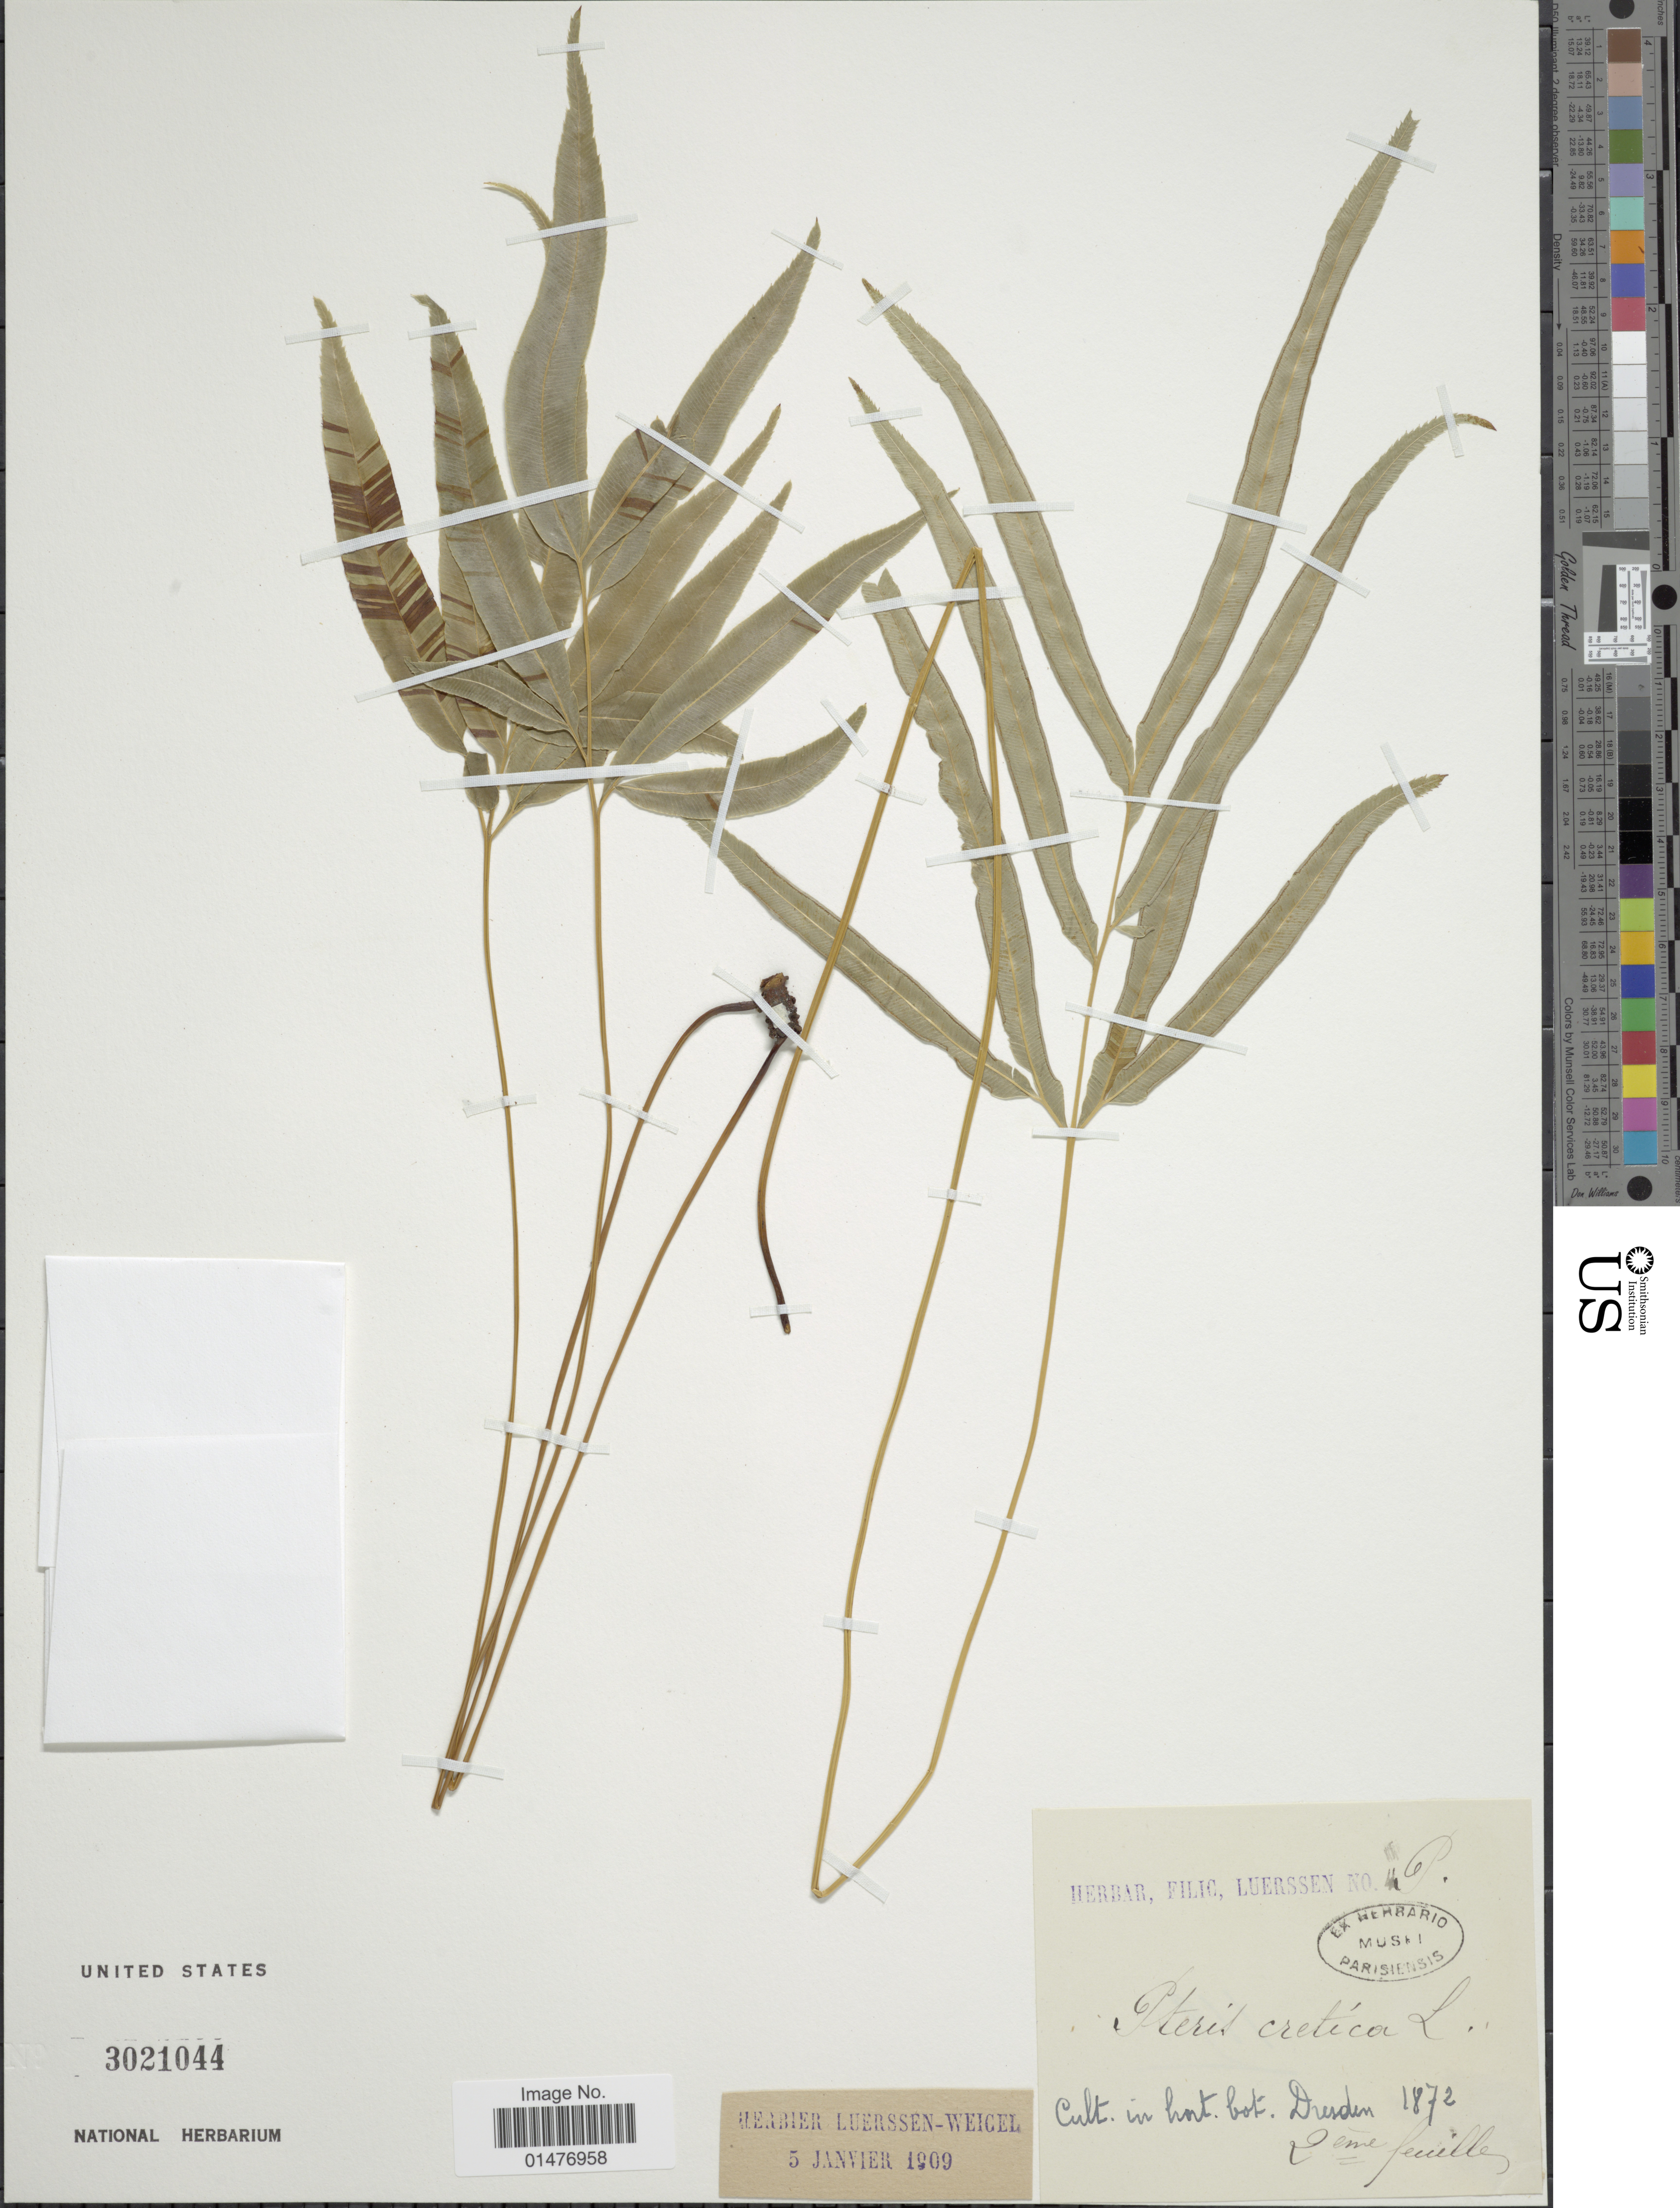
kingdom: Plantae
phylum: Tracheophyta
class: Polypodiopsida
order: Polypodiales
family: Pteridaceae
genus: Pteris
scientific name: Pteris cretica var. cretica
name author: L.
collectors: ex herb. Luerssen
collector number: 46*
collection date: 1872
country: Germany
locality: Cult in hort bot. Dresden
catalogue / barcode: US 3021044